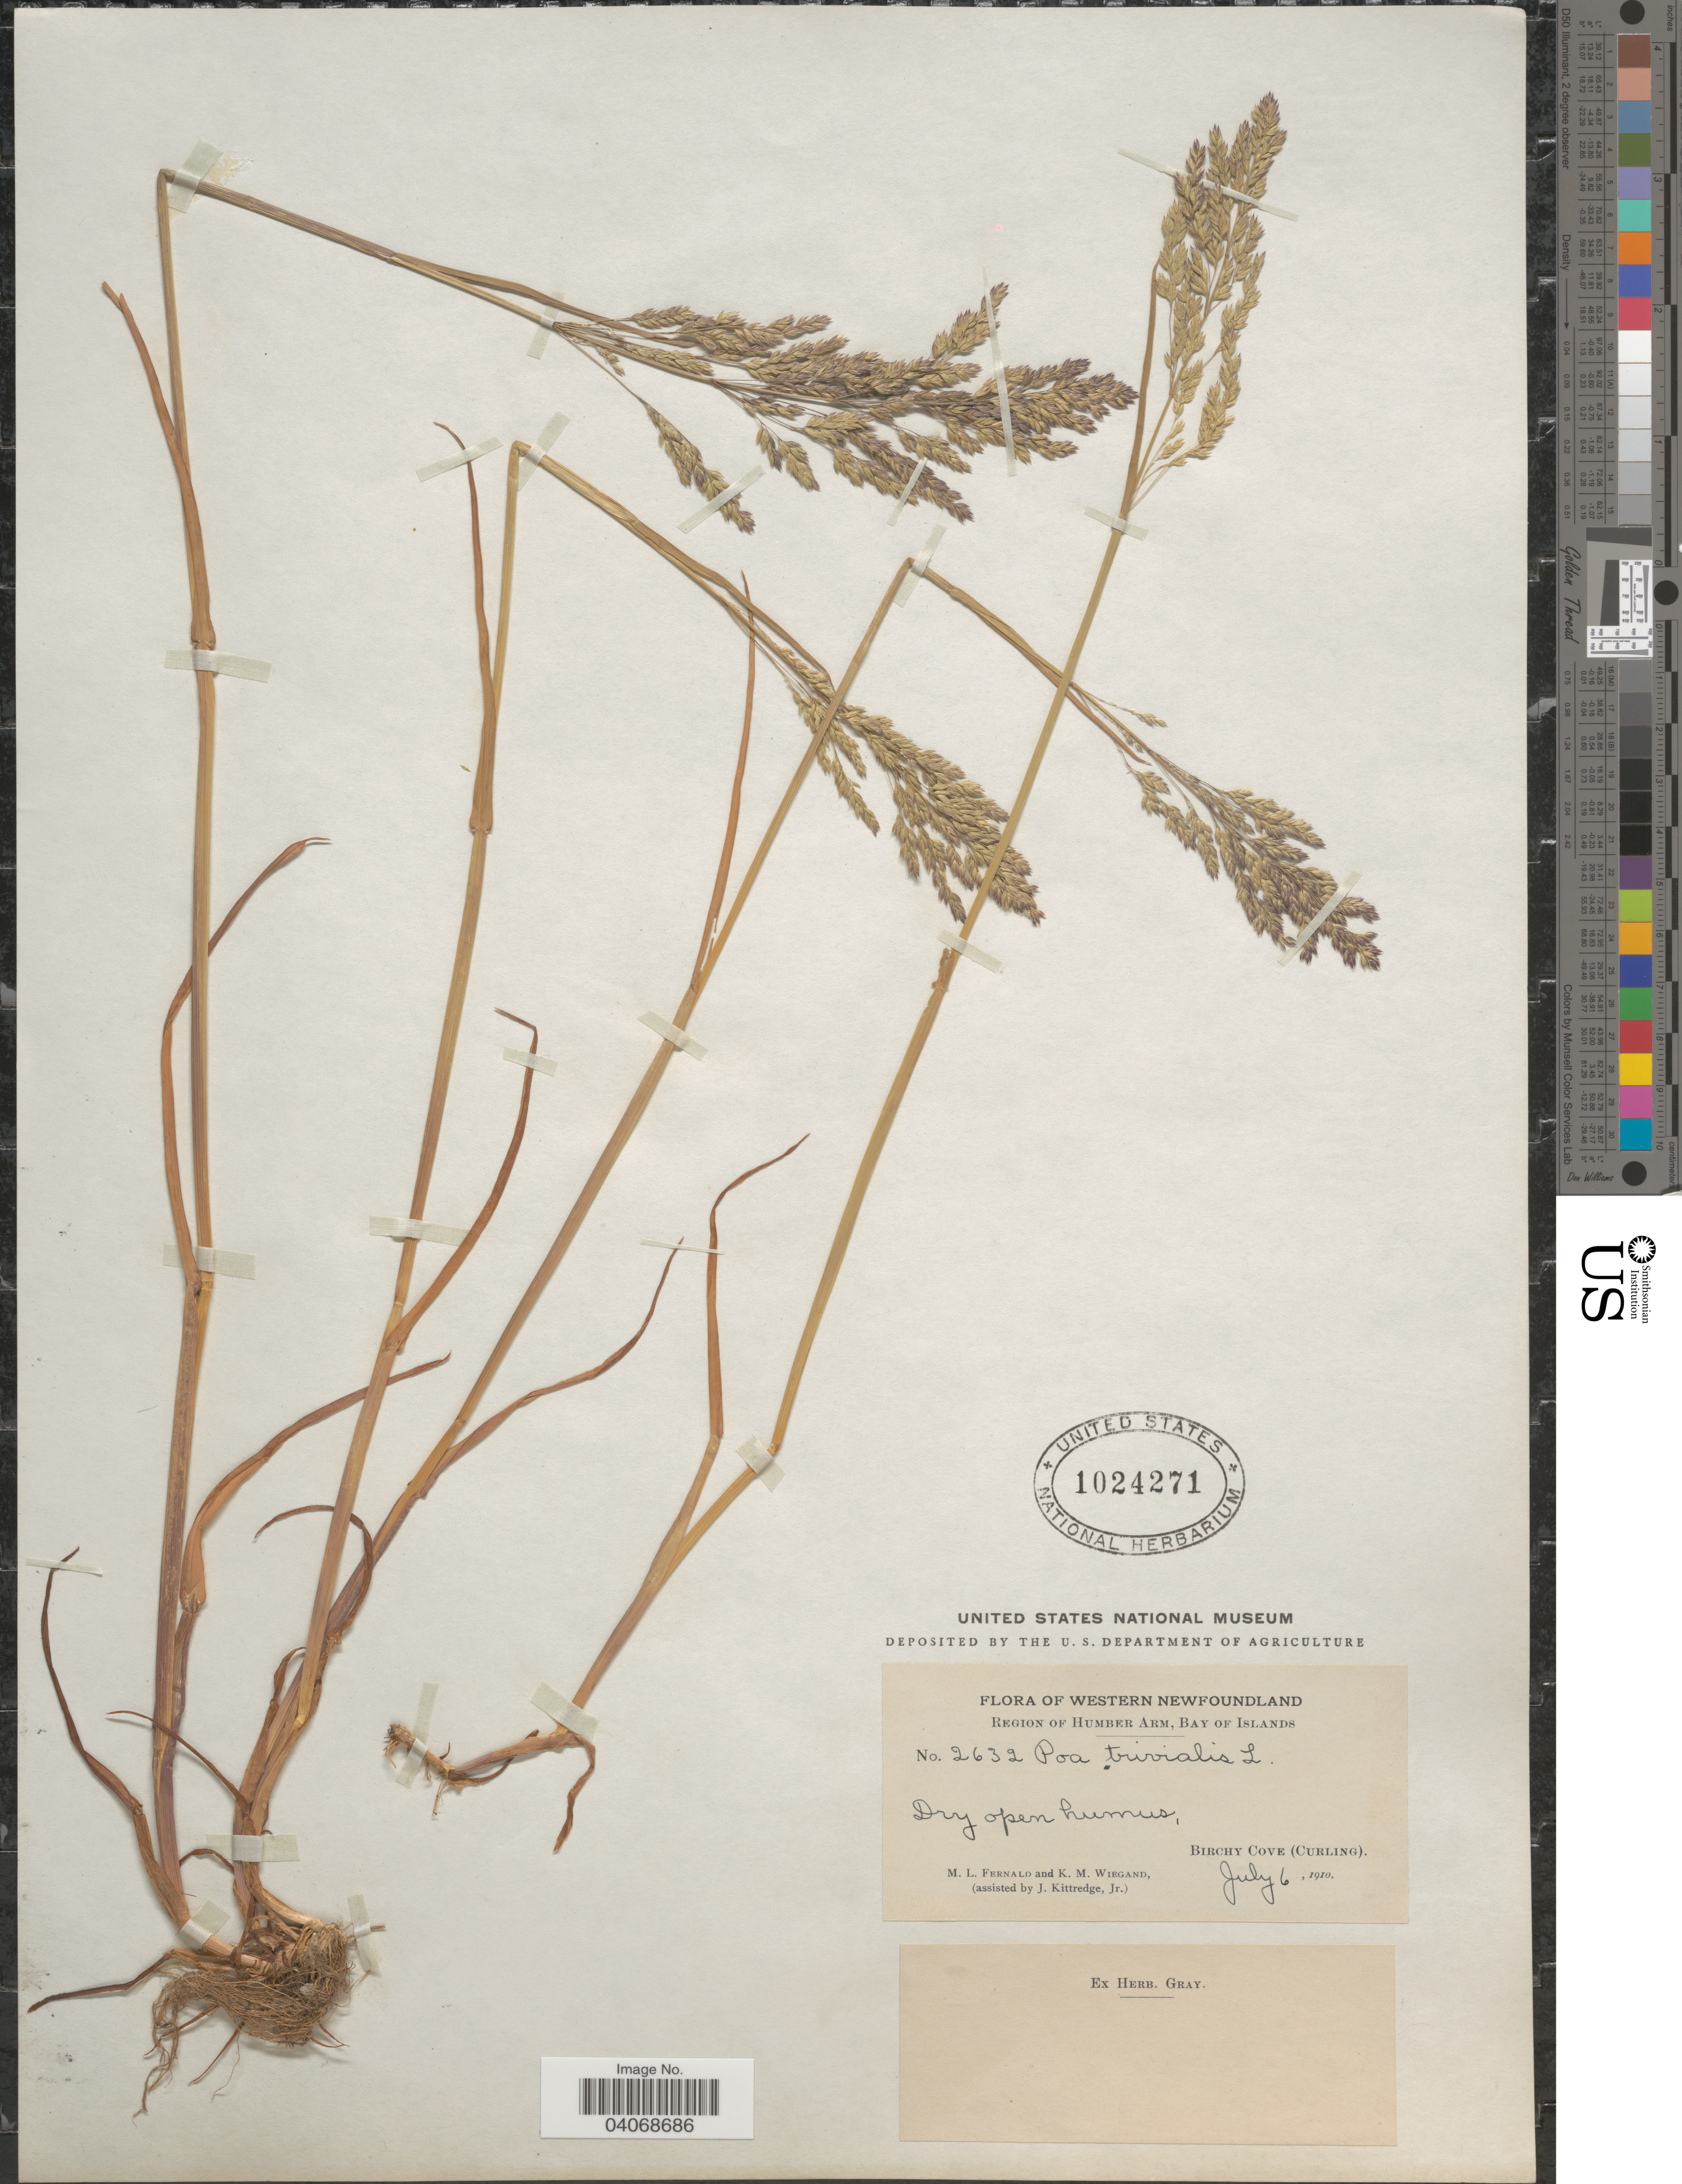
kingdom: Plantae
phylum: Tracheophyta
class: Liliopsida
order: Poales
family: Poaceae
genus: Poa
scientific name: Poa trivialis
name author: L.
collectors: M. L. Fernald, K. M. Wiegand & J. Kittredge Jr.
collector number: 2632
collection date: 1910-07-06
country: Canada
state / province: Newfoundland and Labrador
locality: Western Newfoundland. Region of Humber Arm, Bay of Islands. Dry open humus, Birchy Cove (Curling).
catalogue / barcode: US 1024271